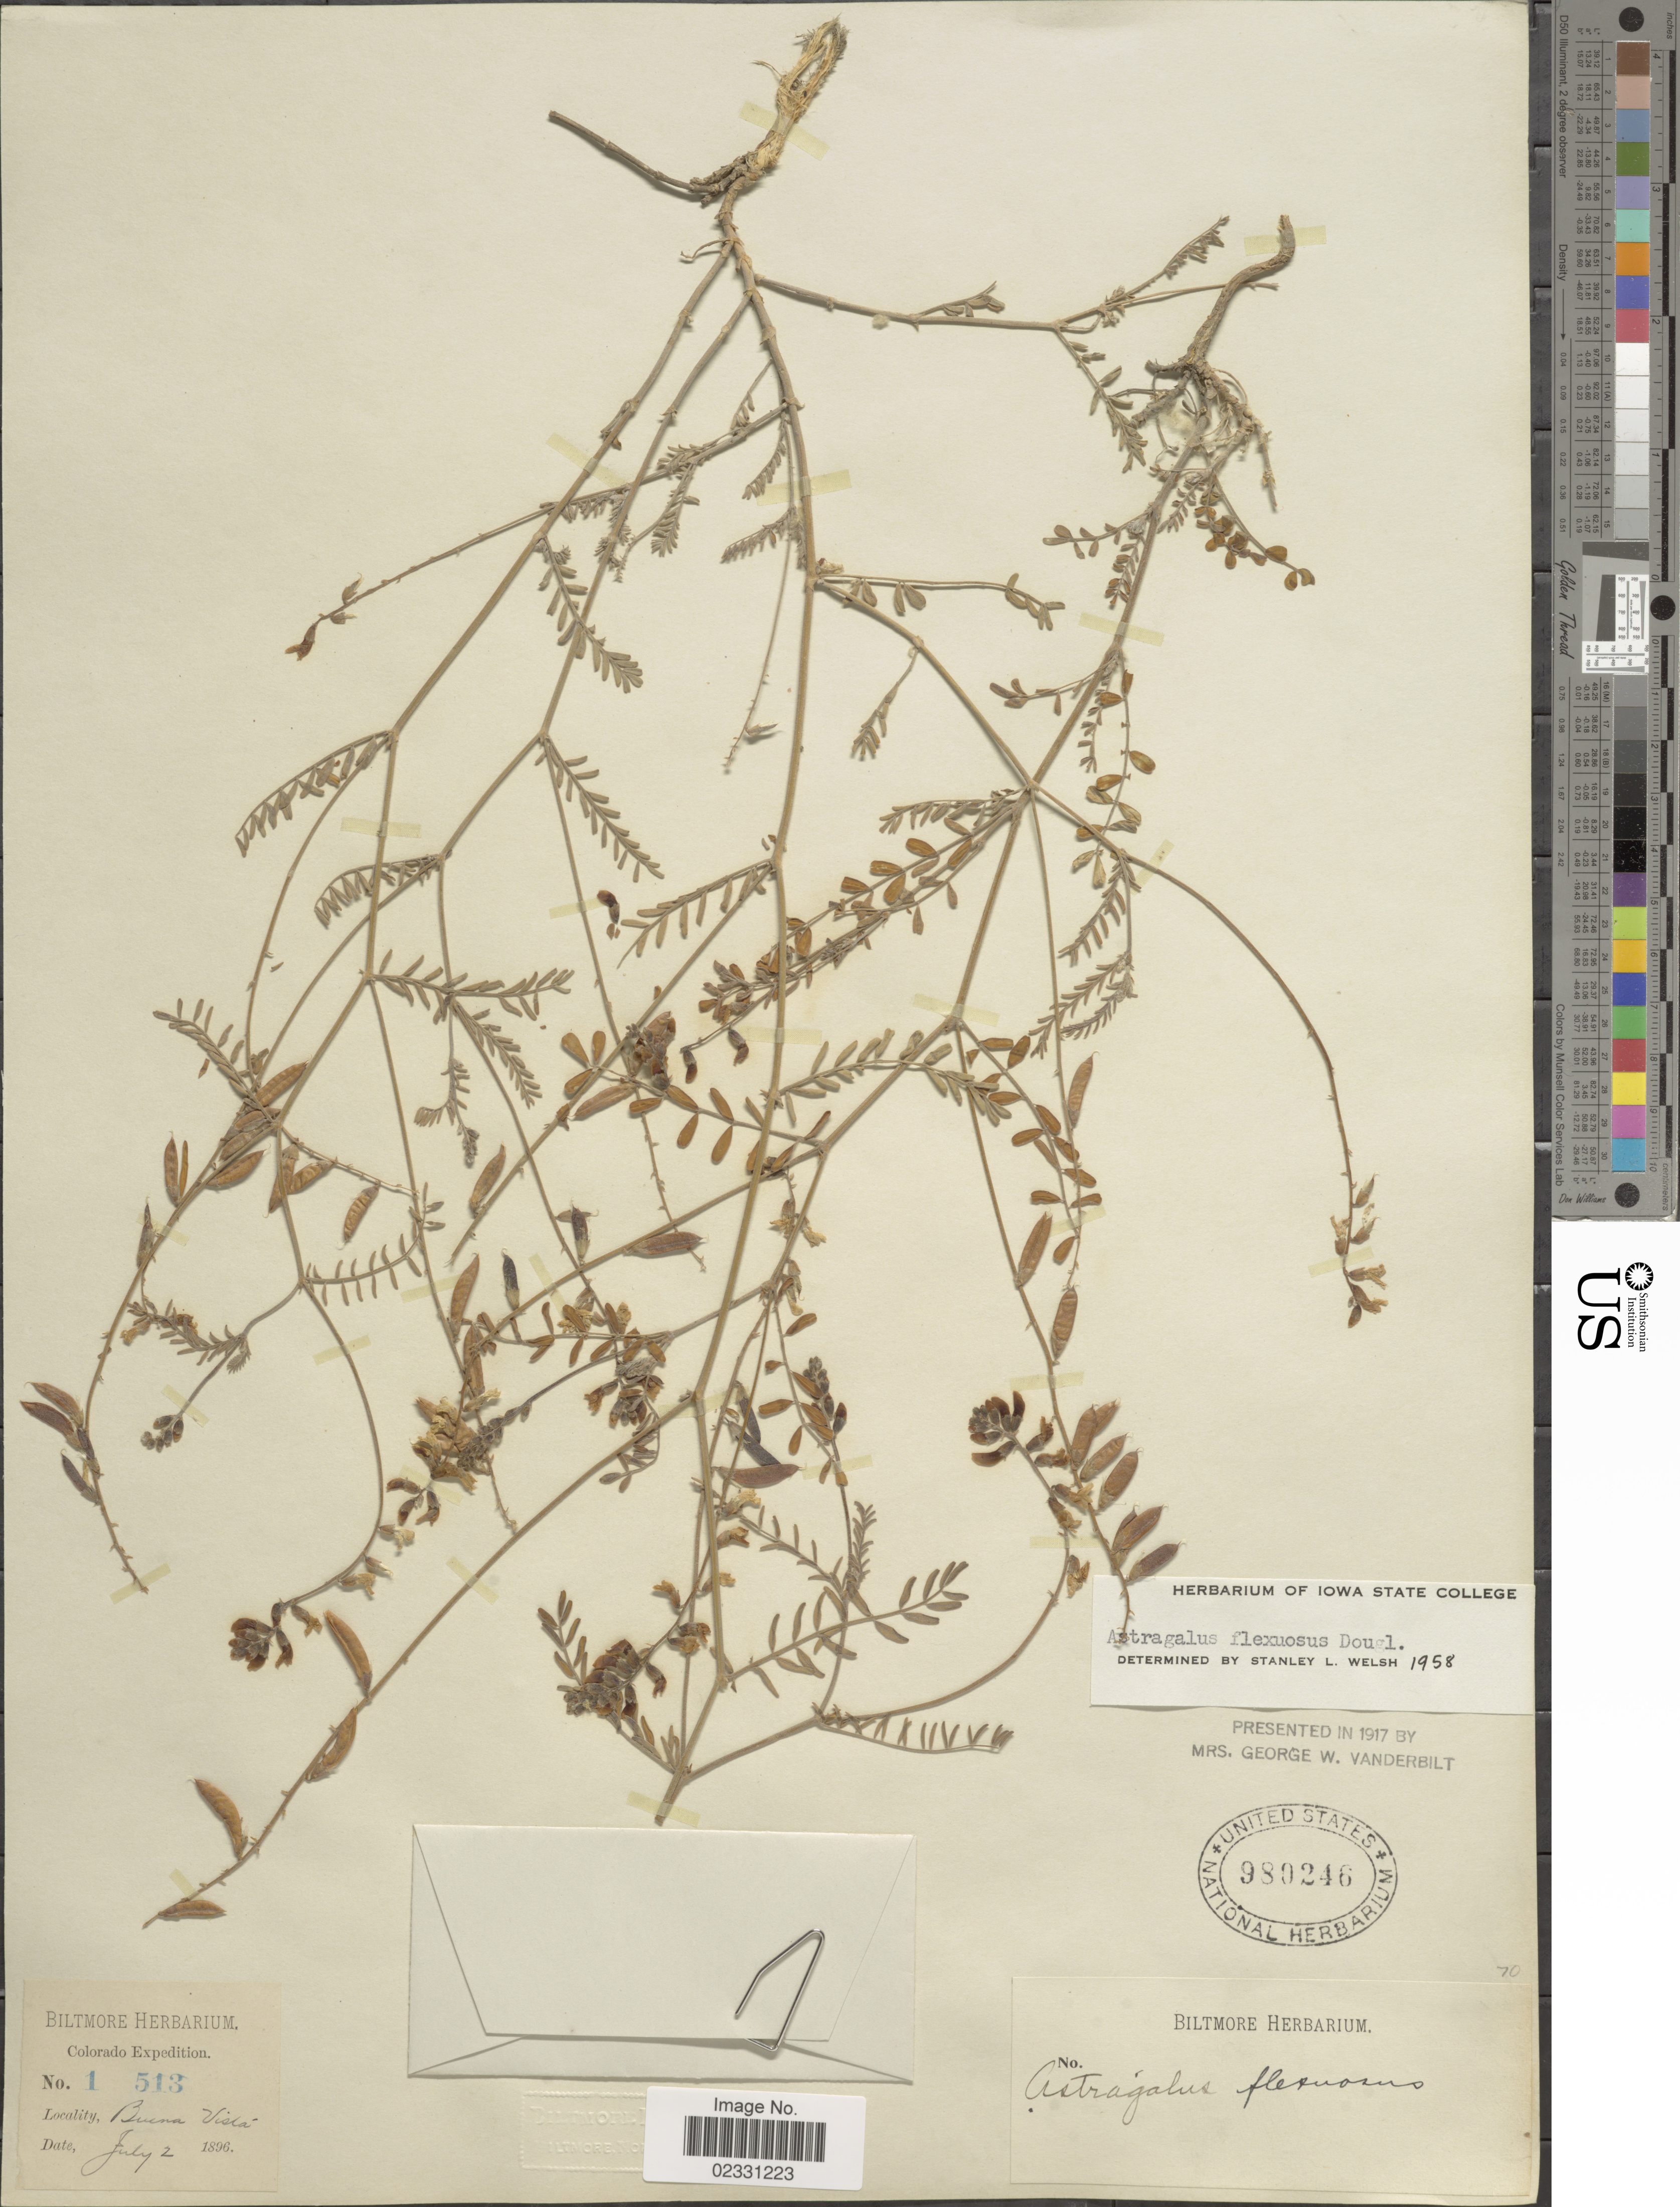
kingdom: Plantae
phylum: Tracheophyta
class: Magnoliopsida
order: Fabales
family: Fabaceae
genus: Astragalus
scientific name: Astragalus flexuosus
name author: (Hook.) Douglas ex G. Don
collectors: ex herb. Biltmore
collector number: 1513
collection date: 1896-07-02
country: United States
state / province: Colorado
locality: Buena Vista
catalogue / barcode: US 980246